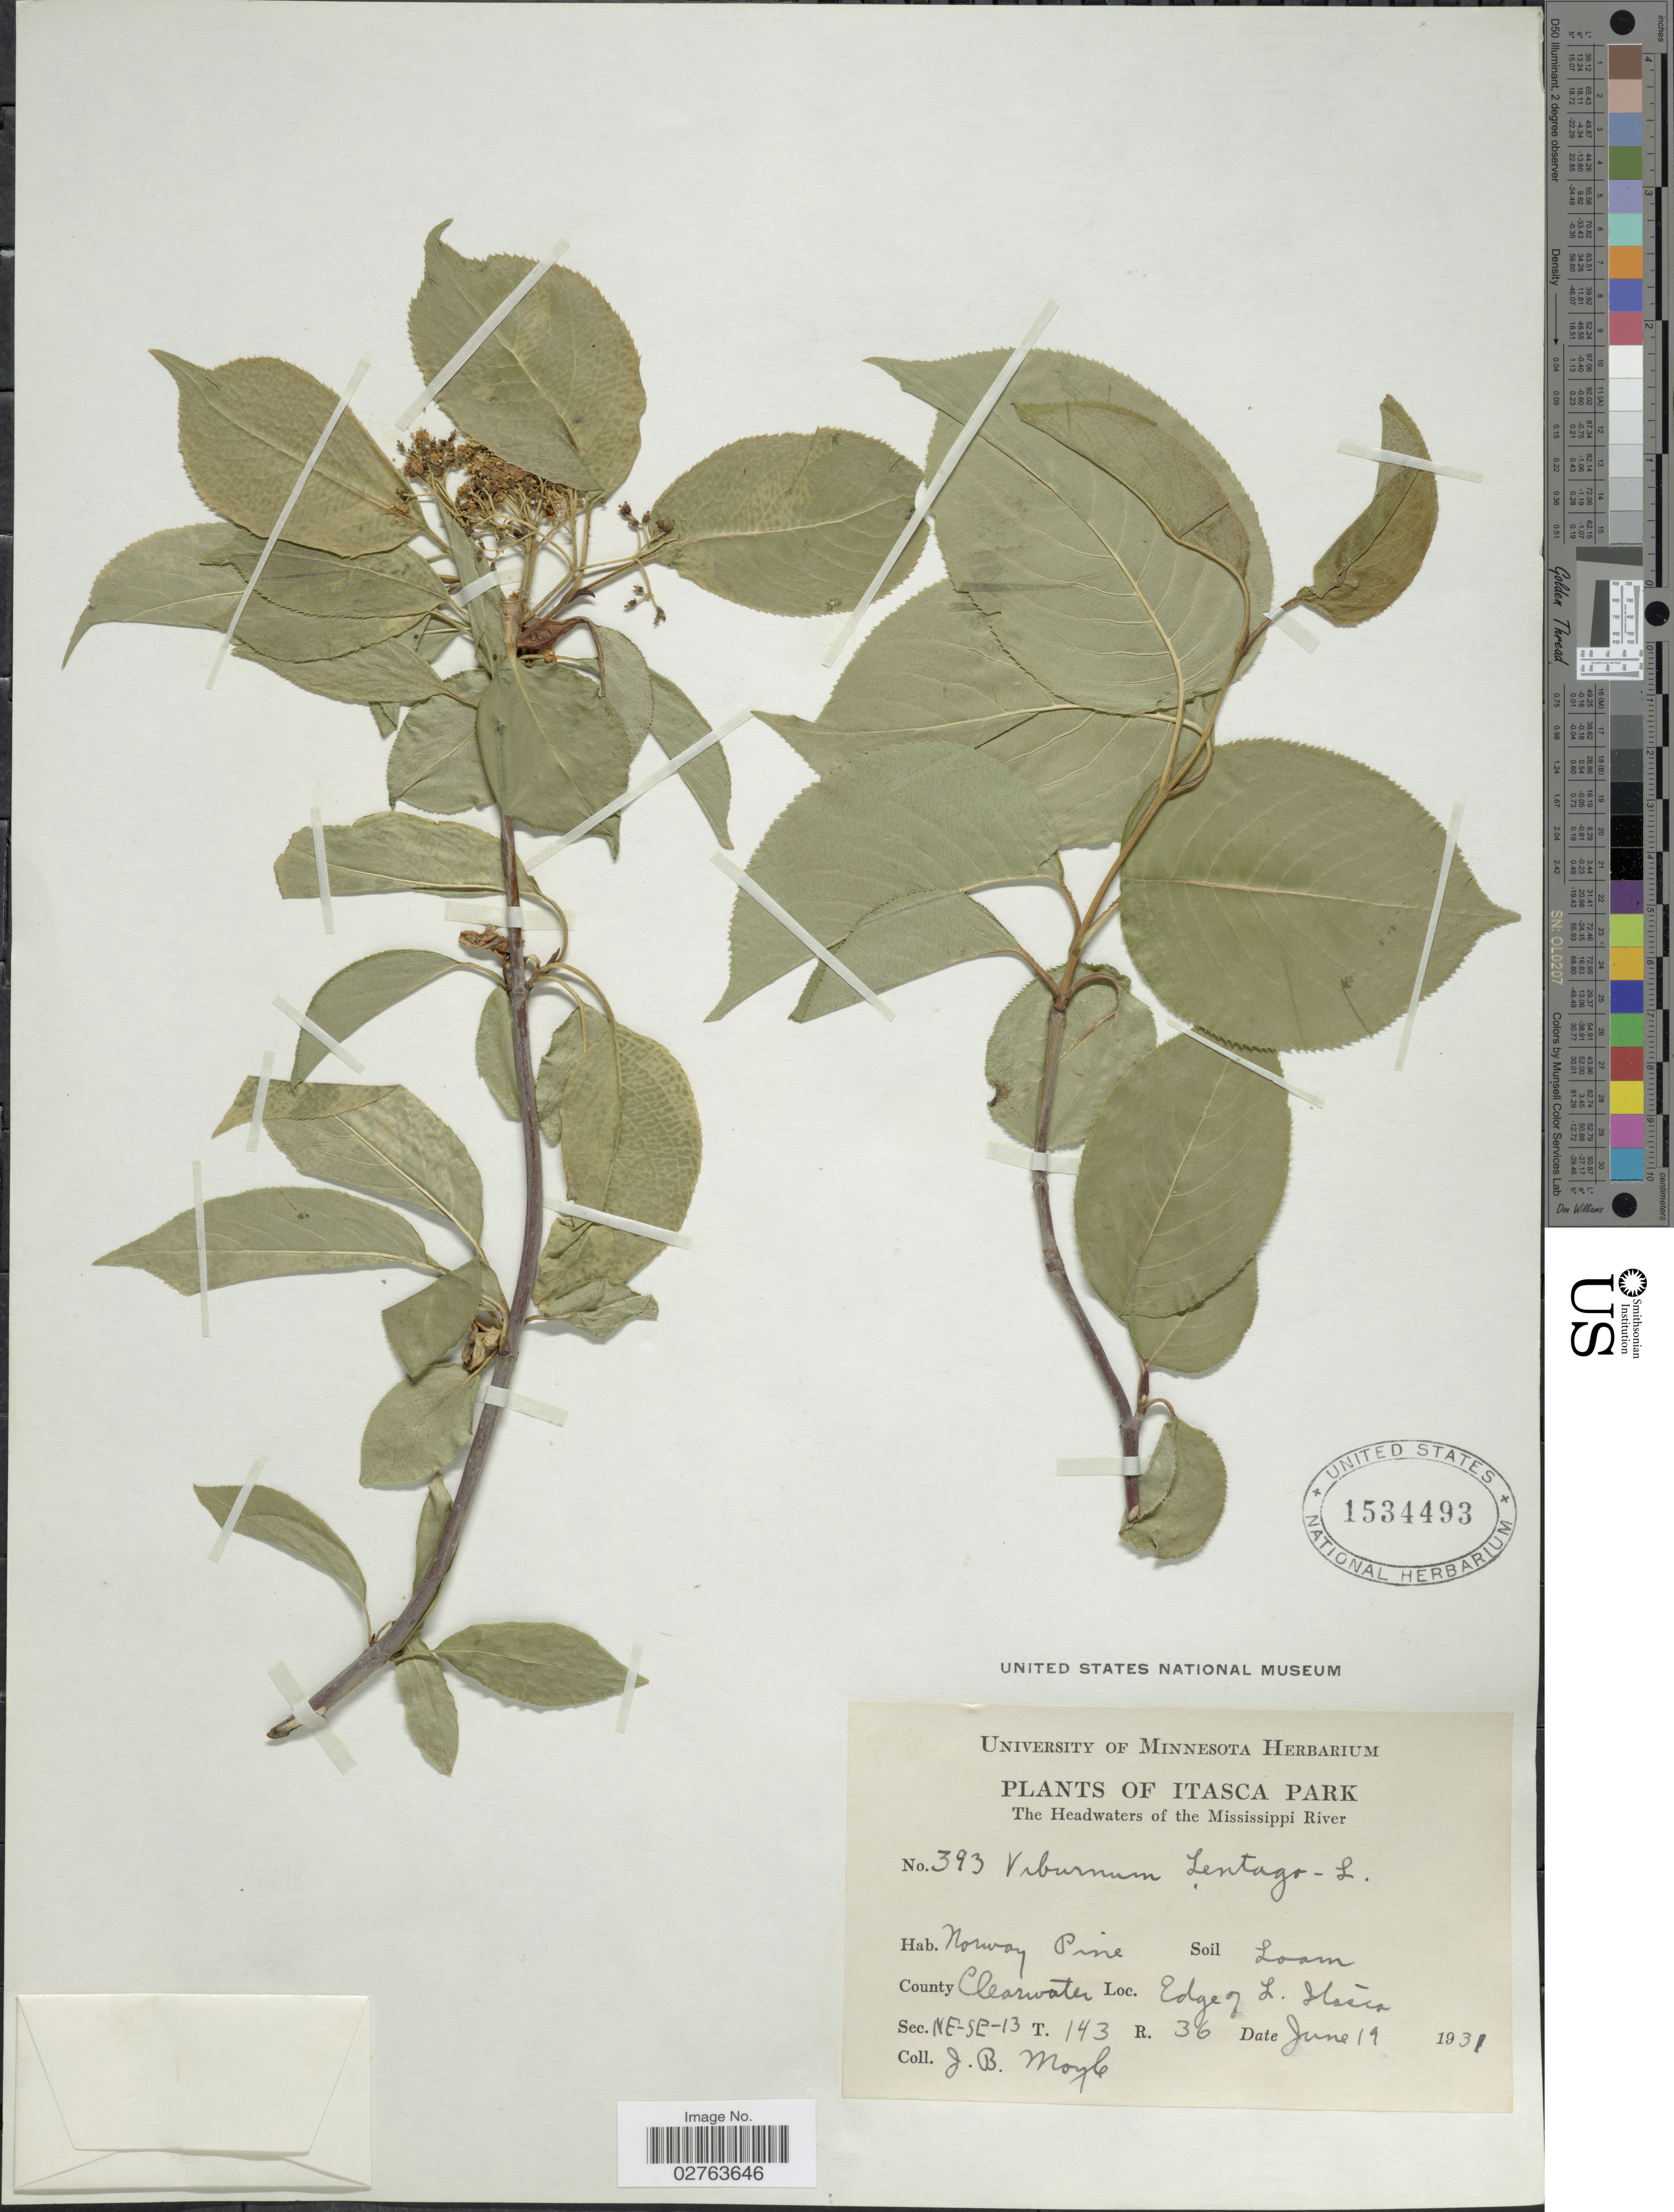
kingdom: Plantae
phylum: Tracheophyta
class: Magnoliopsida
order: Dipsacales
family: Viburnaceae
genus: Viburnum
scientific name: Viburnum lentago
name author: L.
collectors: J. Moyle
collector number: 393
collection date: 1931-06-19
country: United States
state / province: Minnesota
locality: Itasca Park. The Headwaters of the Mississippi River. Norway Pine. County Clearwater. Edge of L. Itasca. Sec. NE-SE-13 T. 143 R. 36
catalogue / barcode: US 1534493